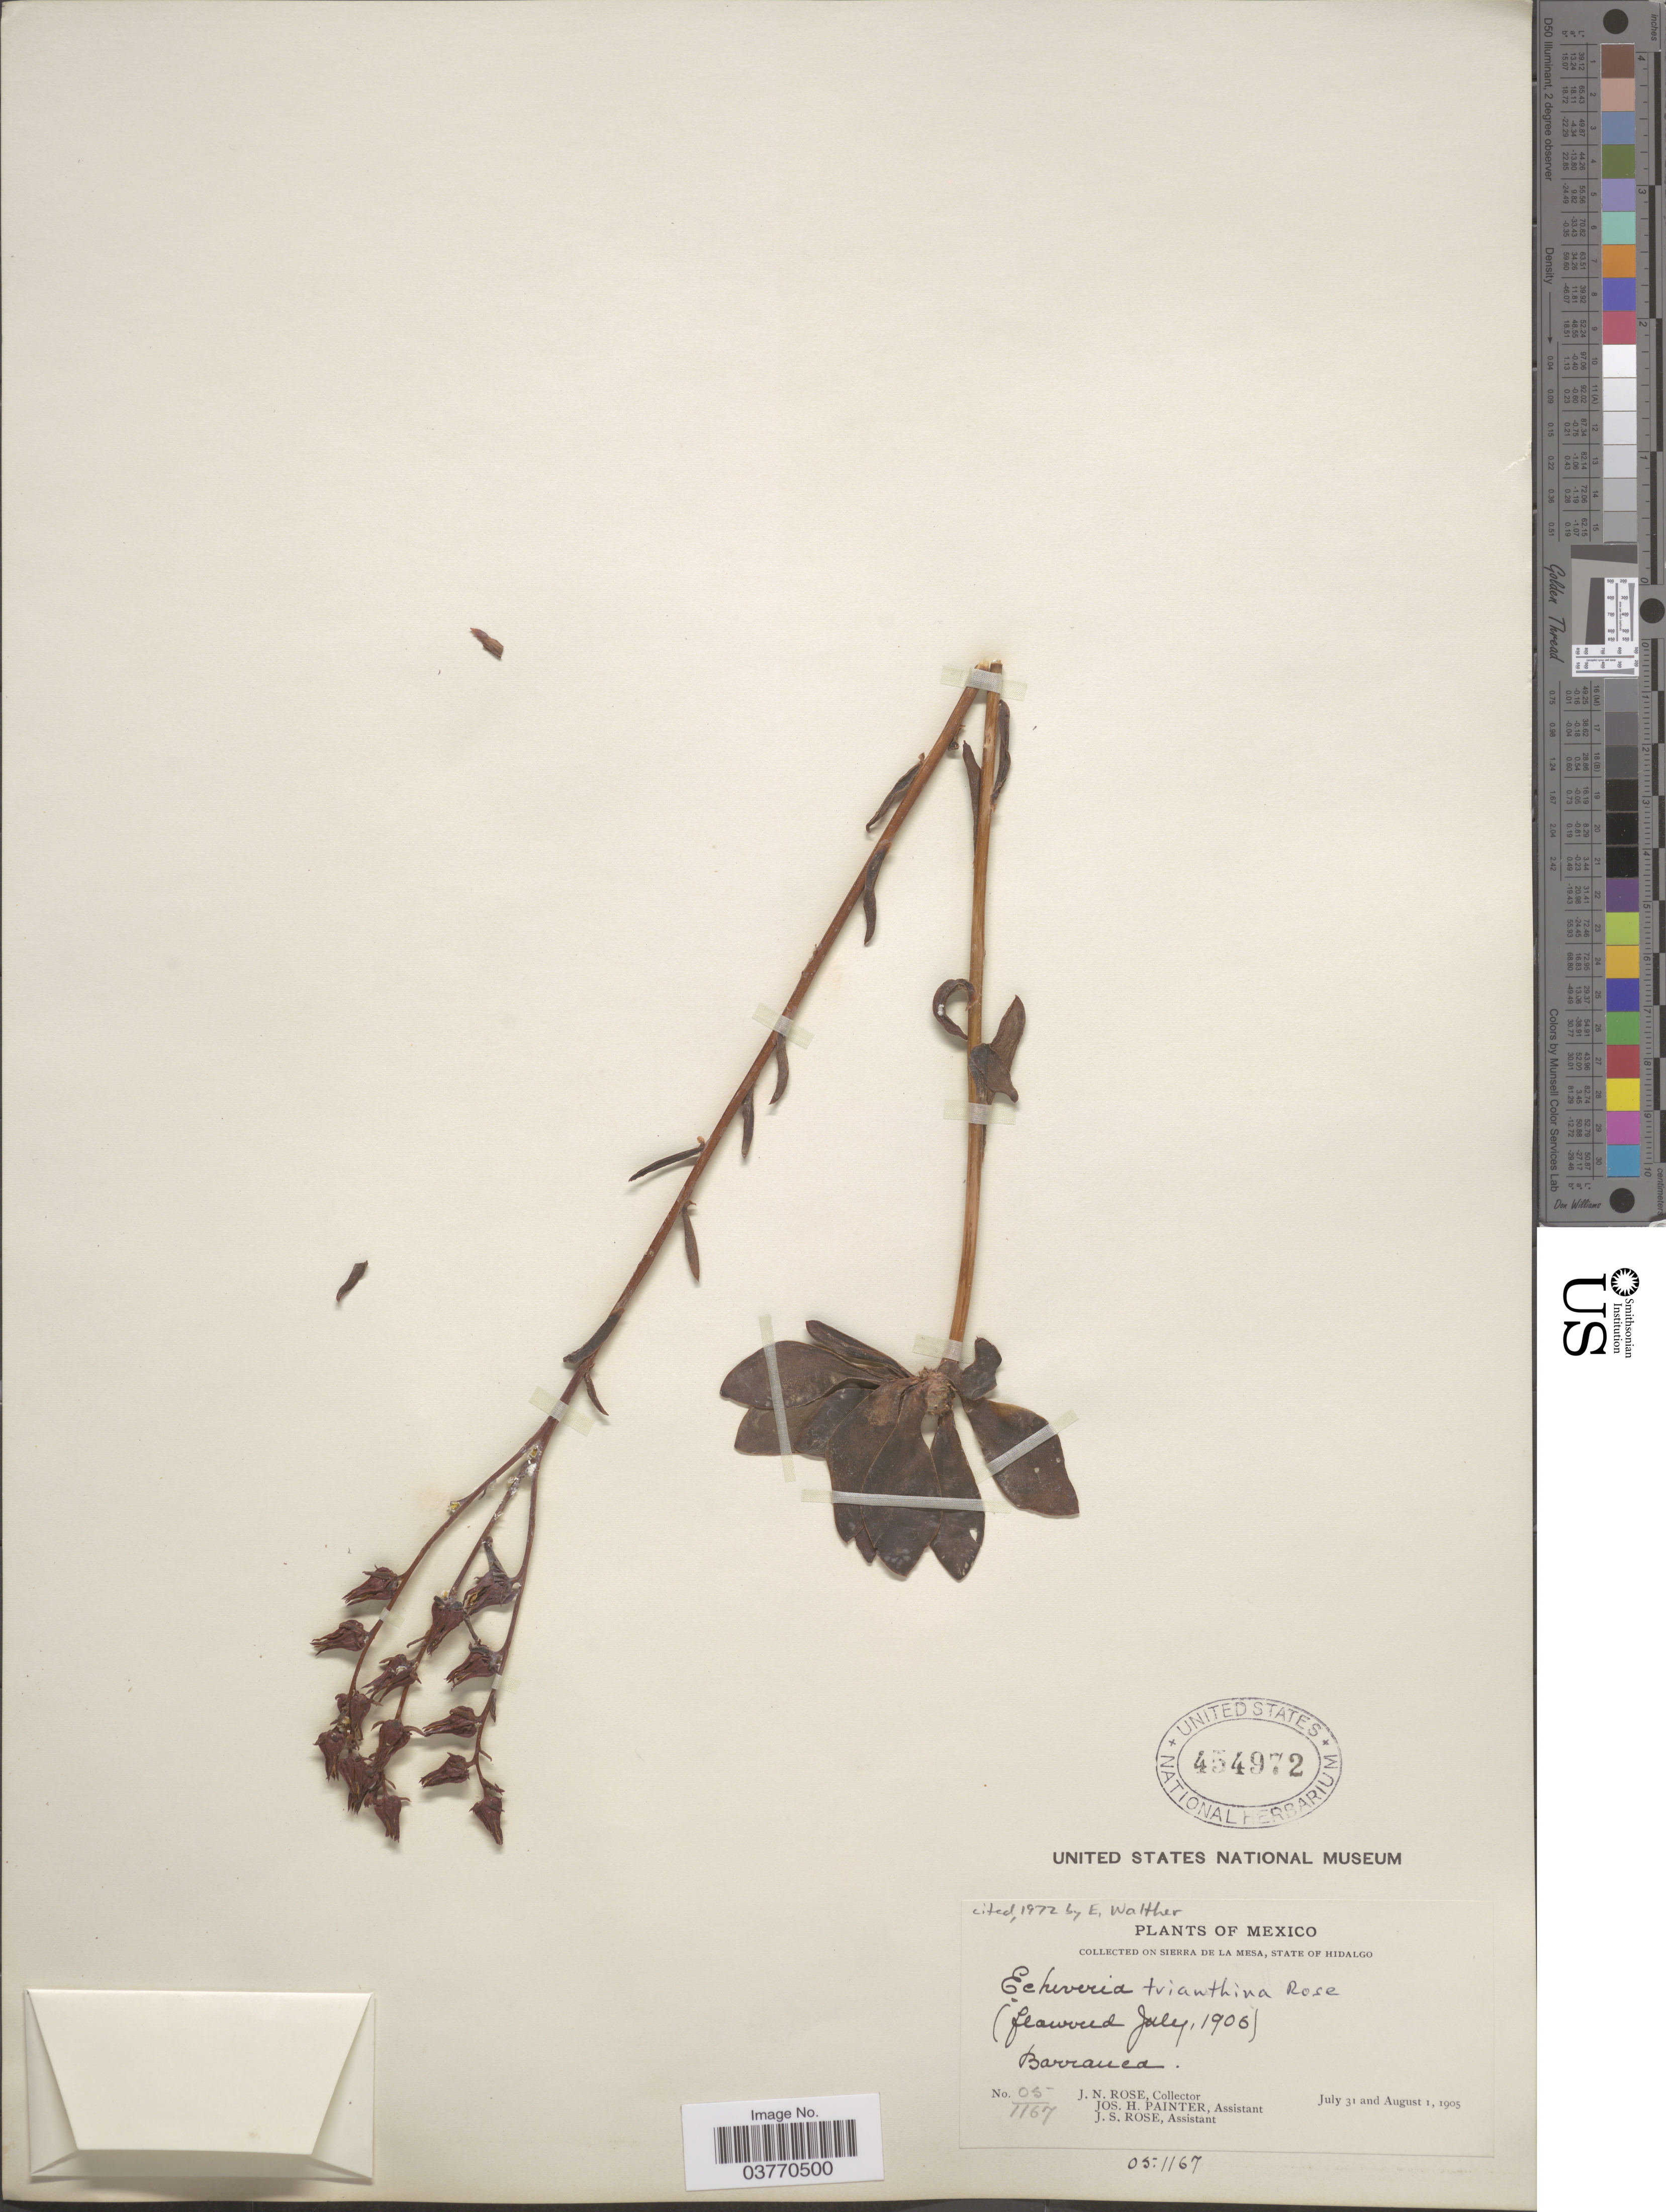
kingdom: Plantae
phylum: Tracheophyta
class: Magnoliopsida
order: Saxifragales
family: Crassulaceae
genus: Echeveria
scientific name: Echeveria trianthina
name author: Rose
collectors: J. N. Rose, J. H. Painter & J. S. Rose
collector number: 05/1167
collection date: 1905-07-31/1905-08-01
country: Mexico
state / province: Hidalgo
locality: On Sierra de La Mesa, Barranca.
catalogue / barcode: US 454972